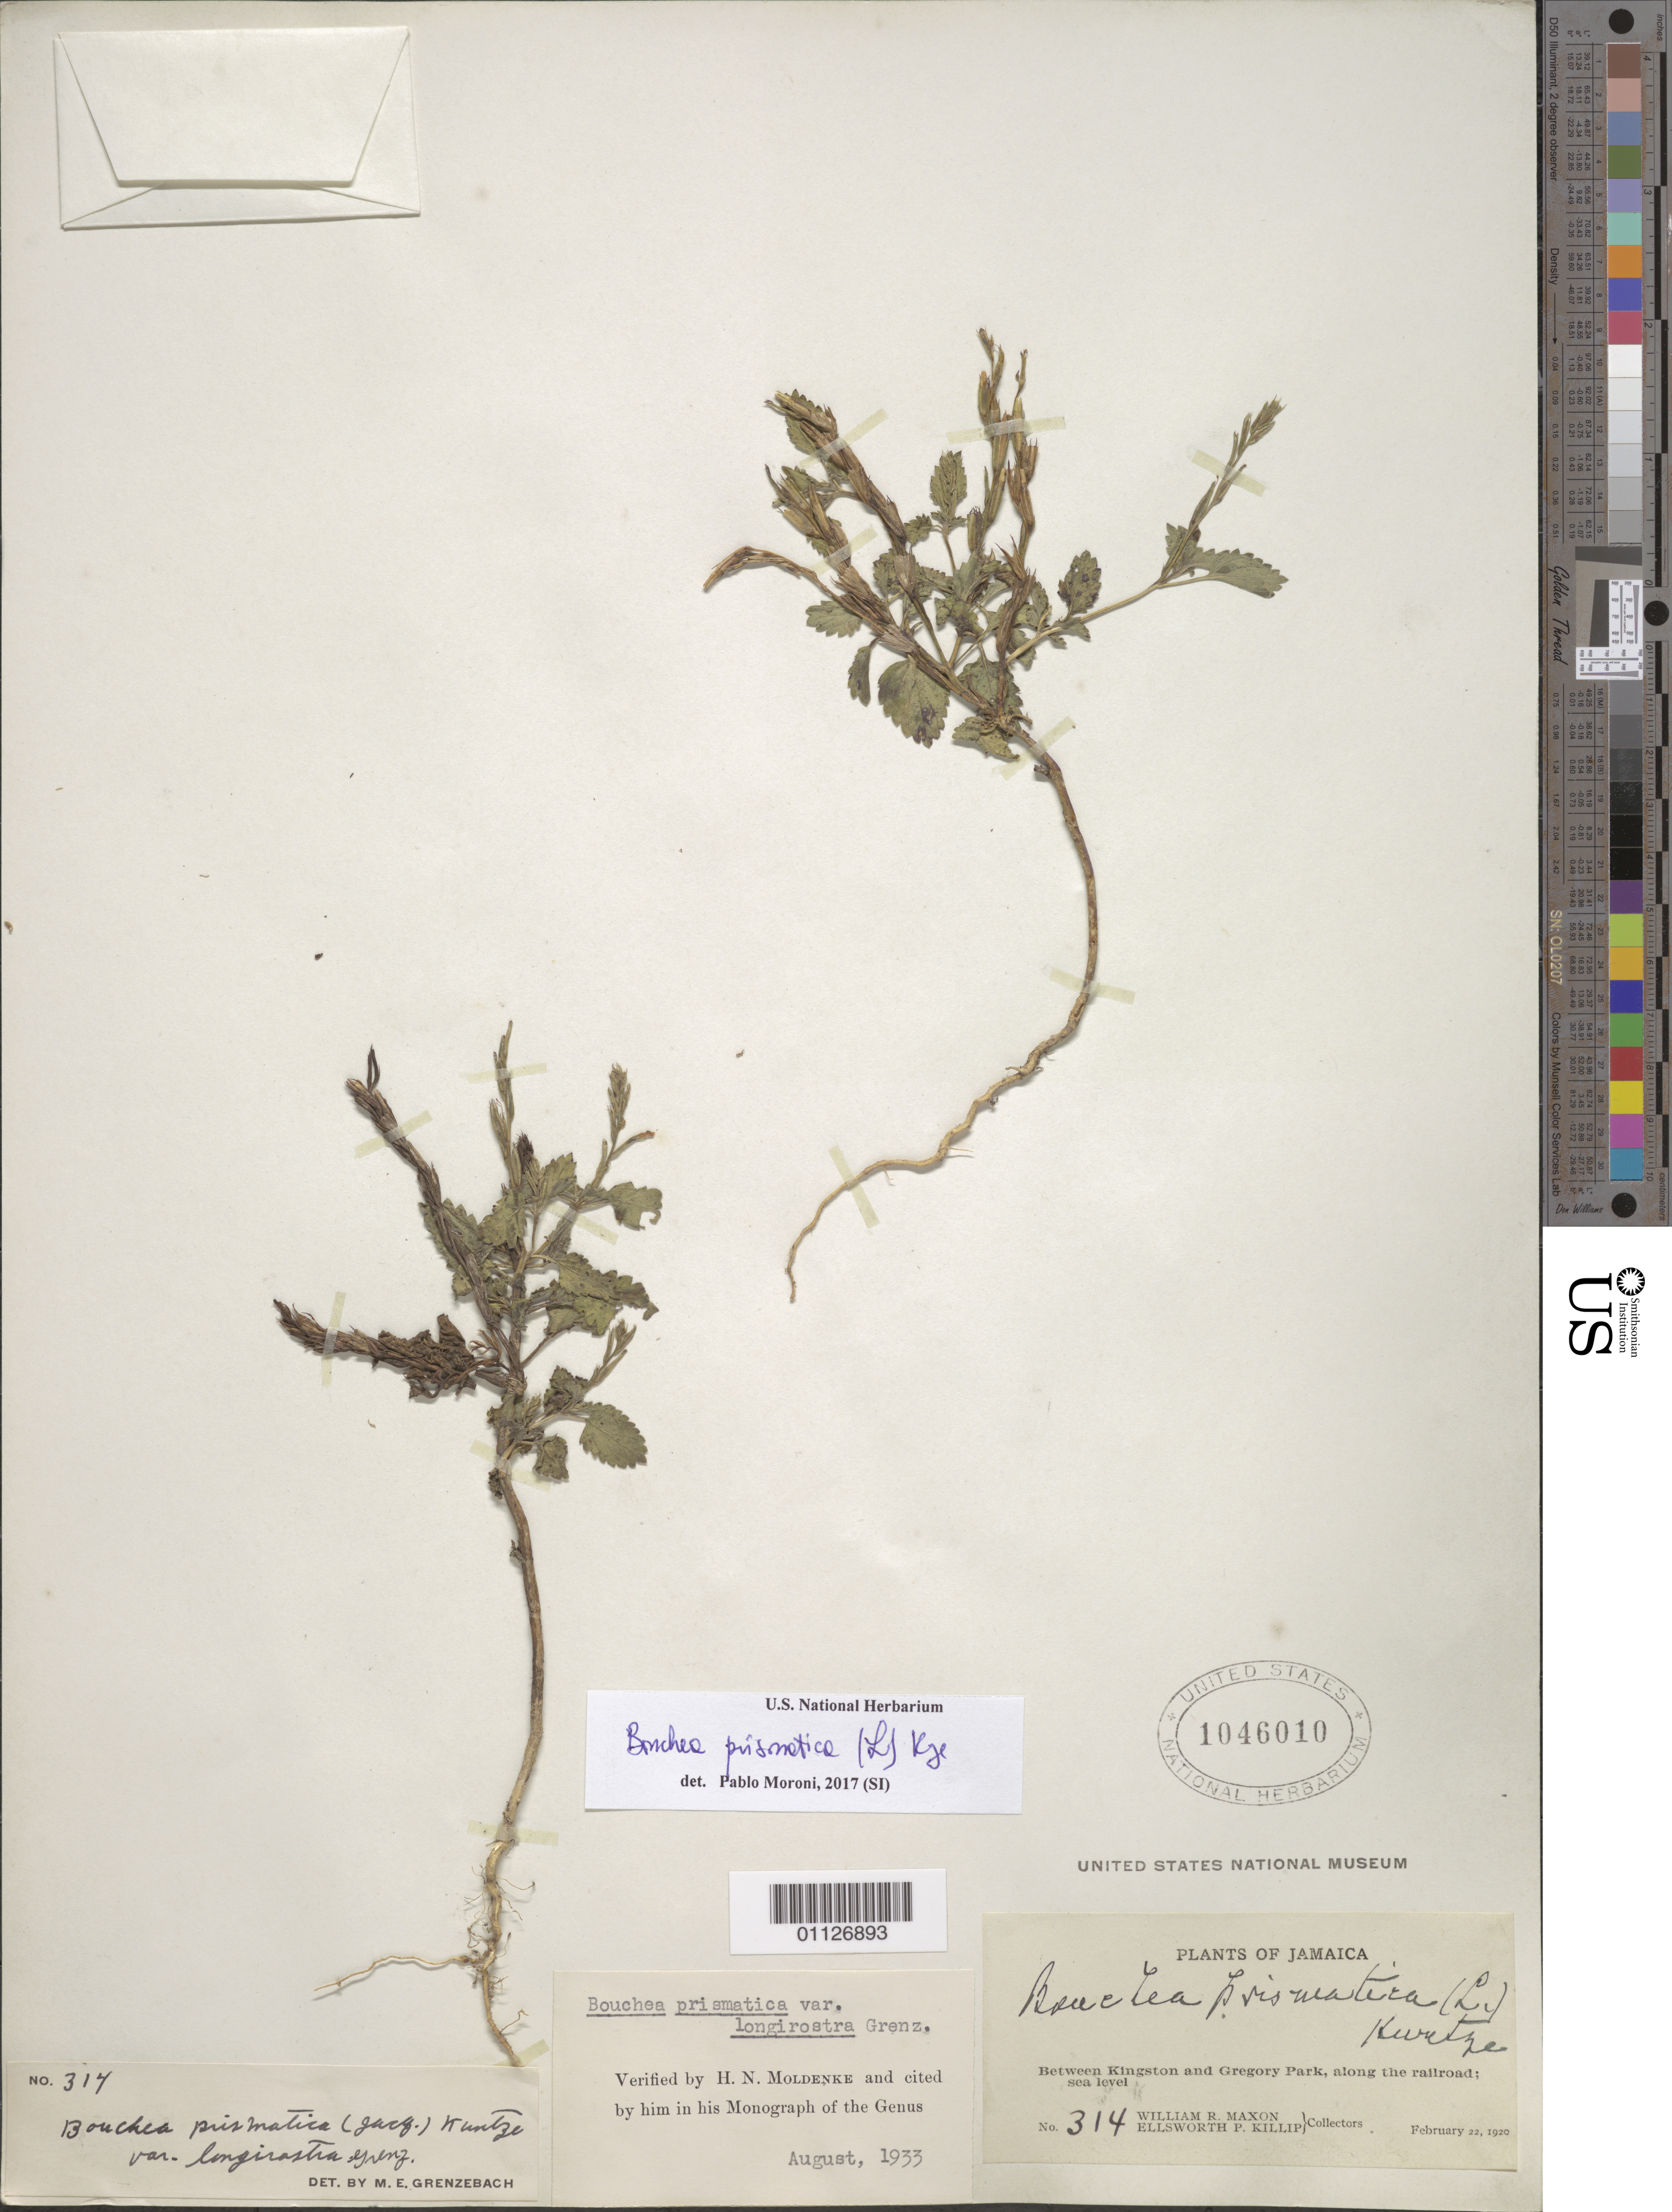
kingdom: Plantae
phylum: Tracheophyta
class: Magnoliopsida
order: Lamiales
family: Verbenaceae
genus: Bouchea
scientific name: Bouchea prismatica var. longirostra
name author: Grenzeb.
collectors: W. R. Maxon & E. P. Killip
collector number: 314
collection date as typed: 22 Feb 1920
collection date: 1920-02-22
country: Jamaica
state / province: Saint Andrew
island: Jamaica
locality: Between Kingston and Gregory Park, along the railroad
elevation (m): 0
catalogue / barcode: US 1046010